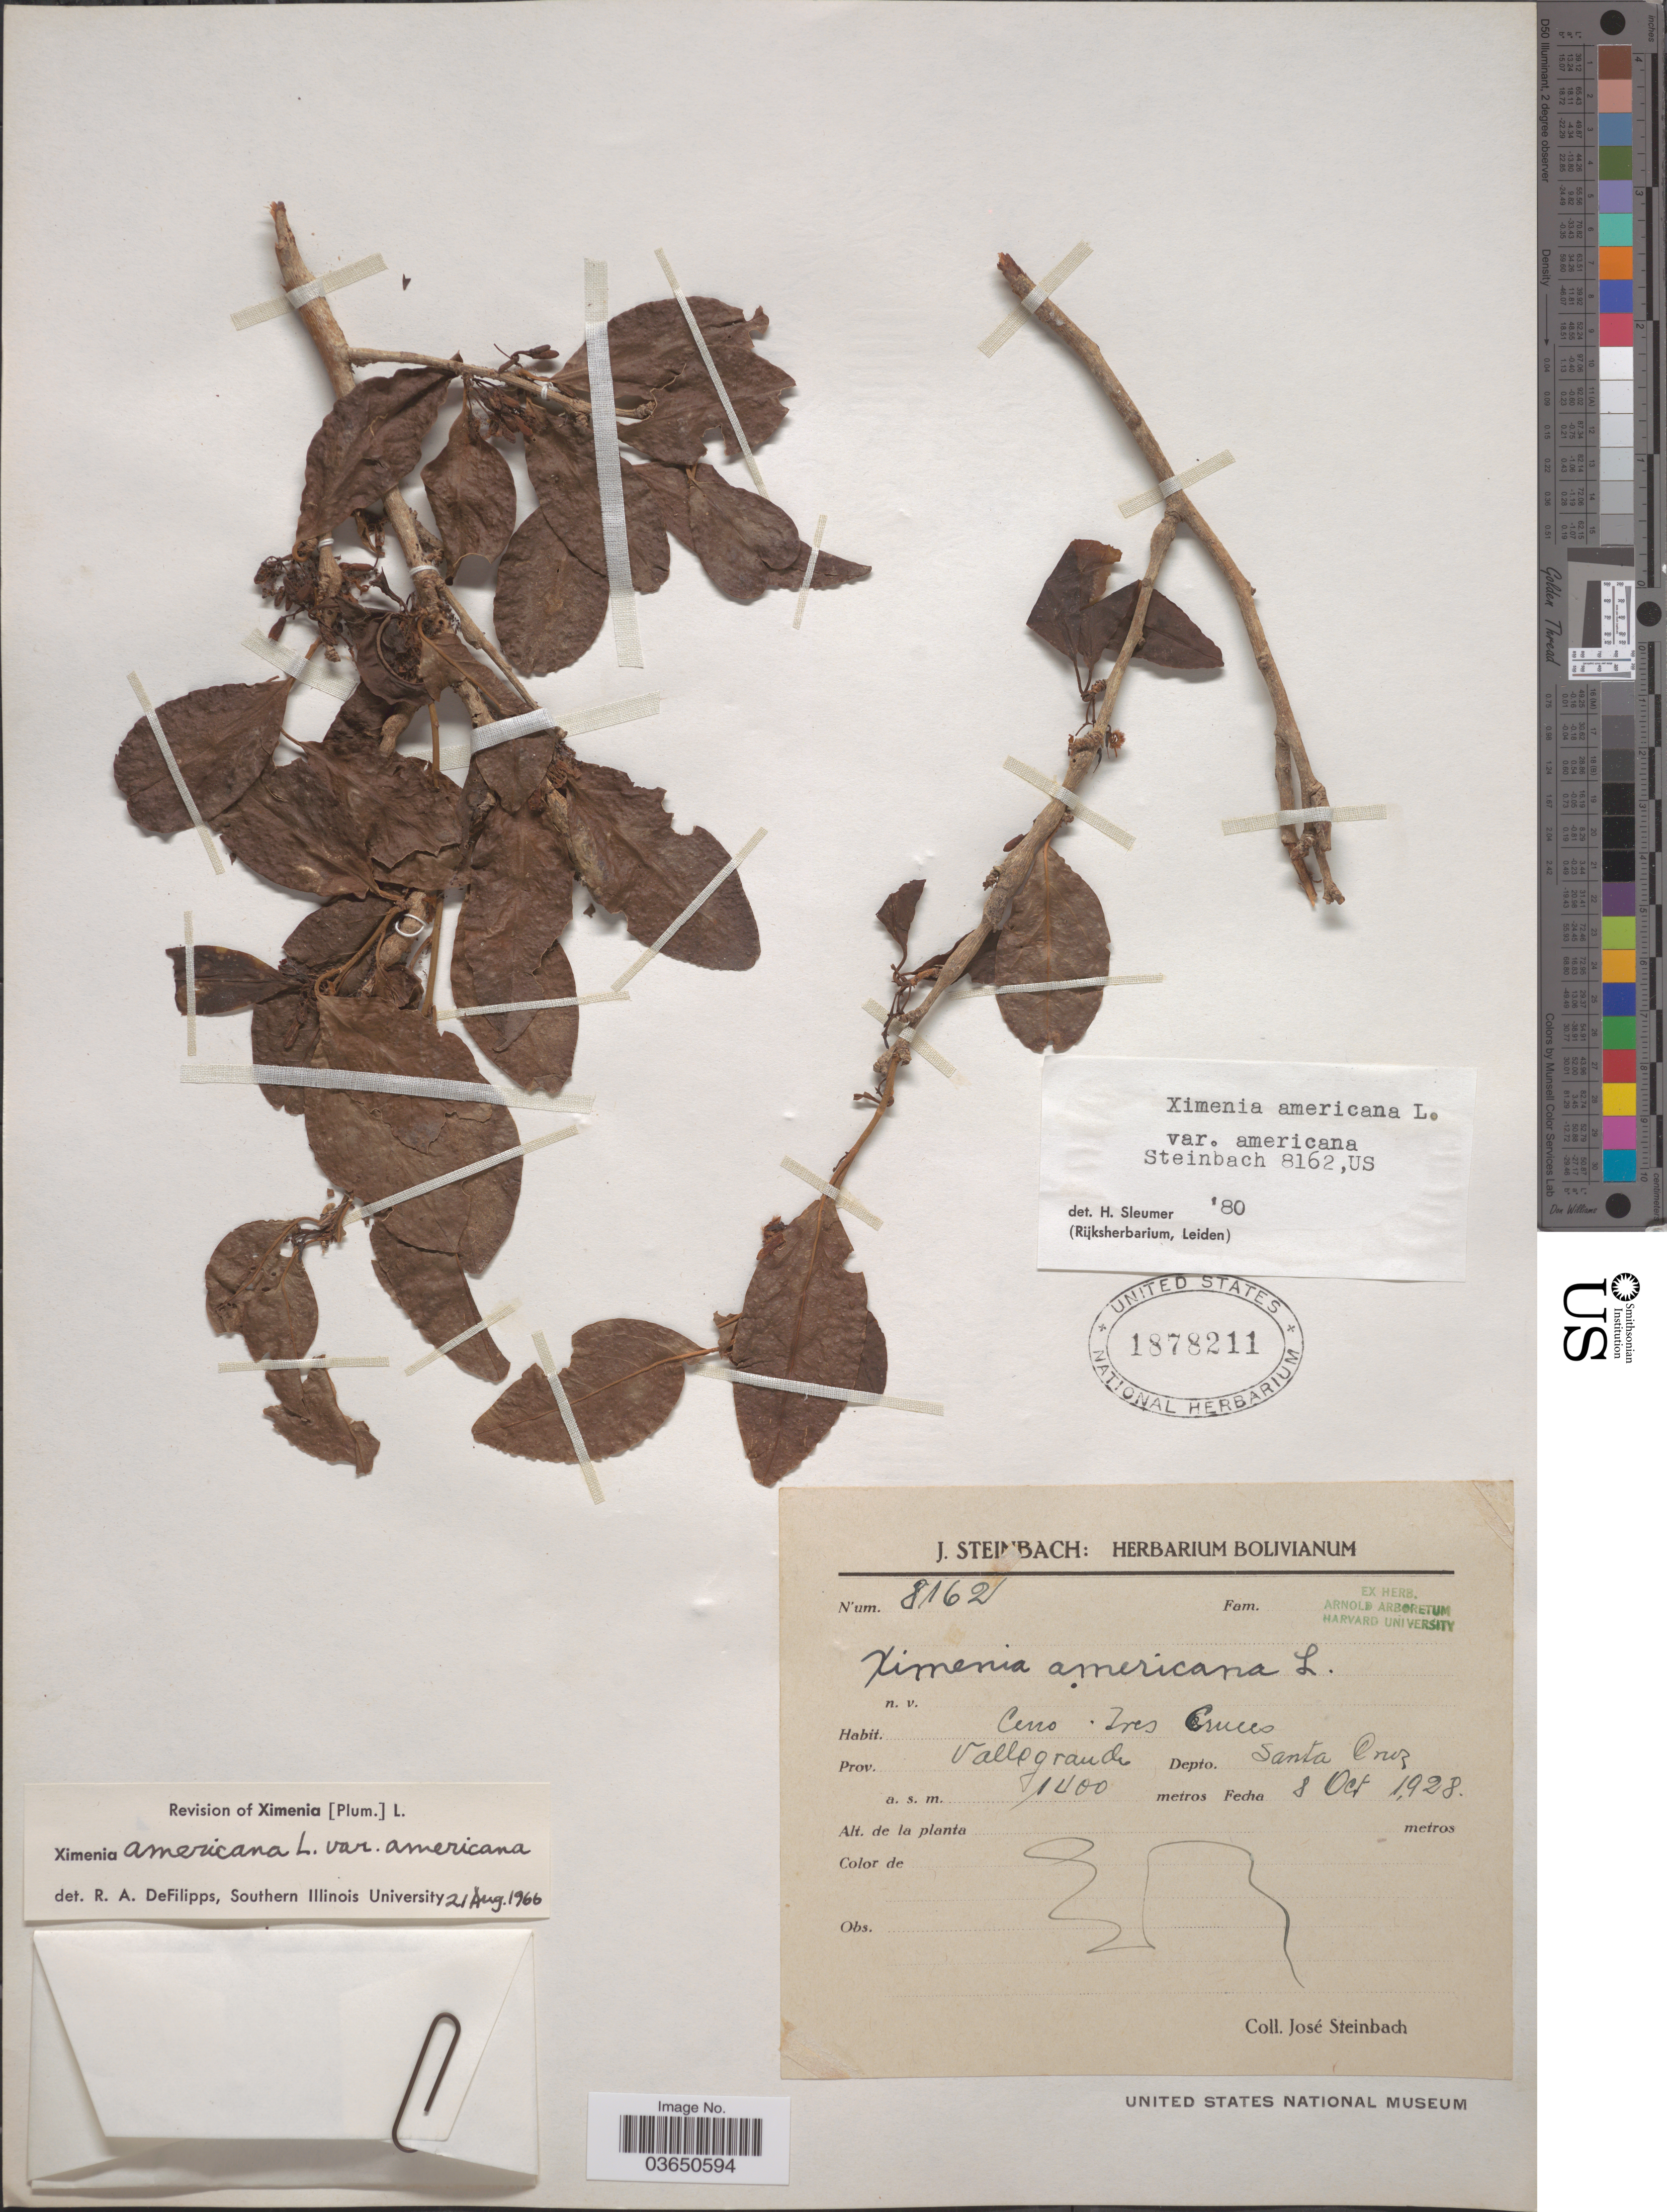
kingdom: Plantae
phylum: Tracheophyta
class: Magnoliopsida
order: Santalales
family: Ximeniaceae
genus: Ximenia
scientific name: Ximenia americana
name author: L.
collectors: J. Steinbach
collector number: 8162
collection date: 1928-10-08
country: Bolivia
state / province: Santa Cruz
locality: Cerro Tres Cruces. Prov. Valle grande. Depto. Santa Cruz.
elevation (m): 1400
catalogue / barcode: US 1878211